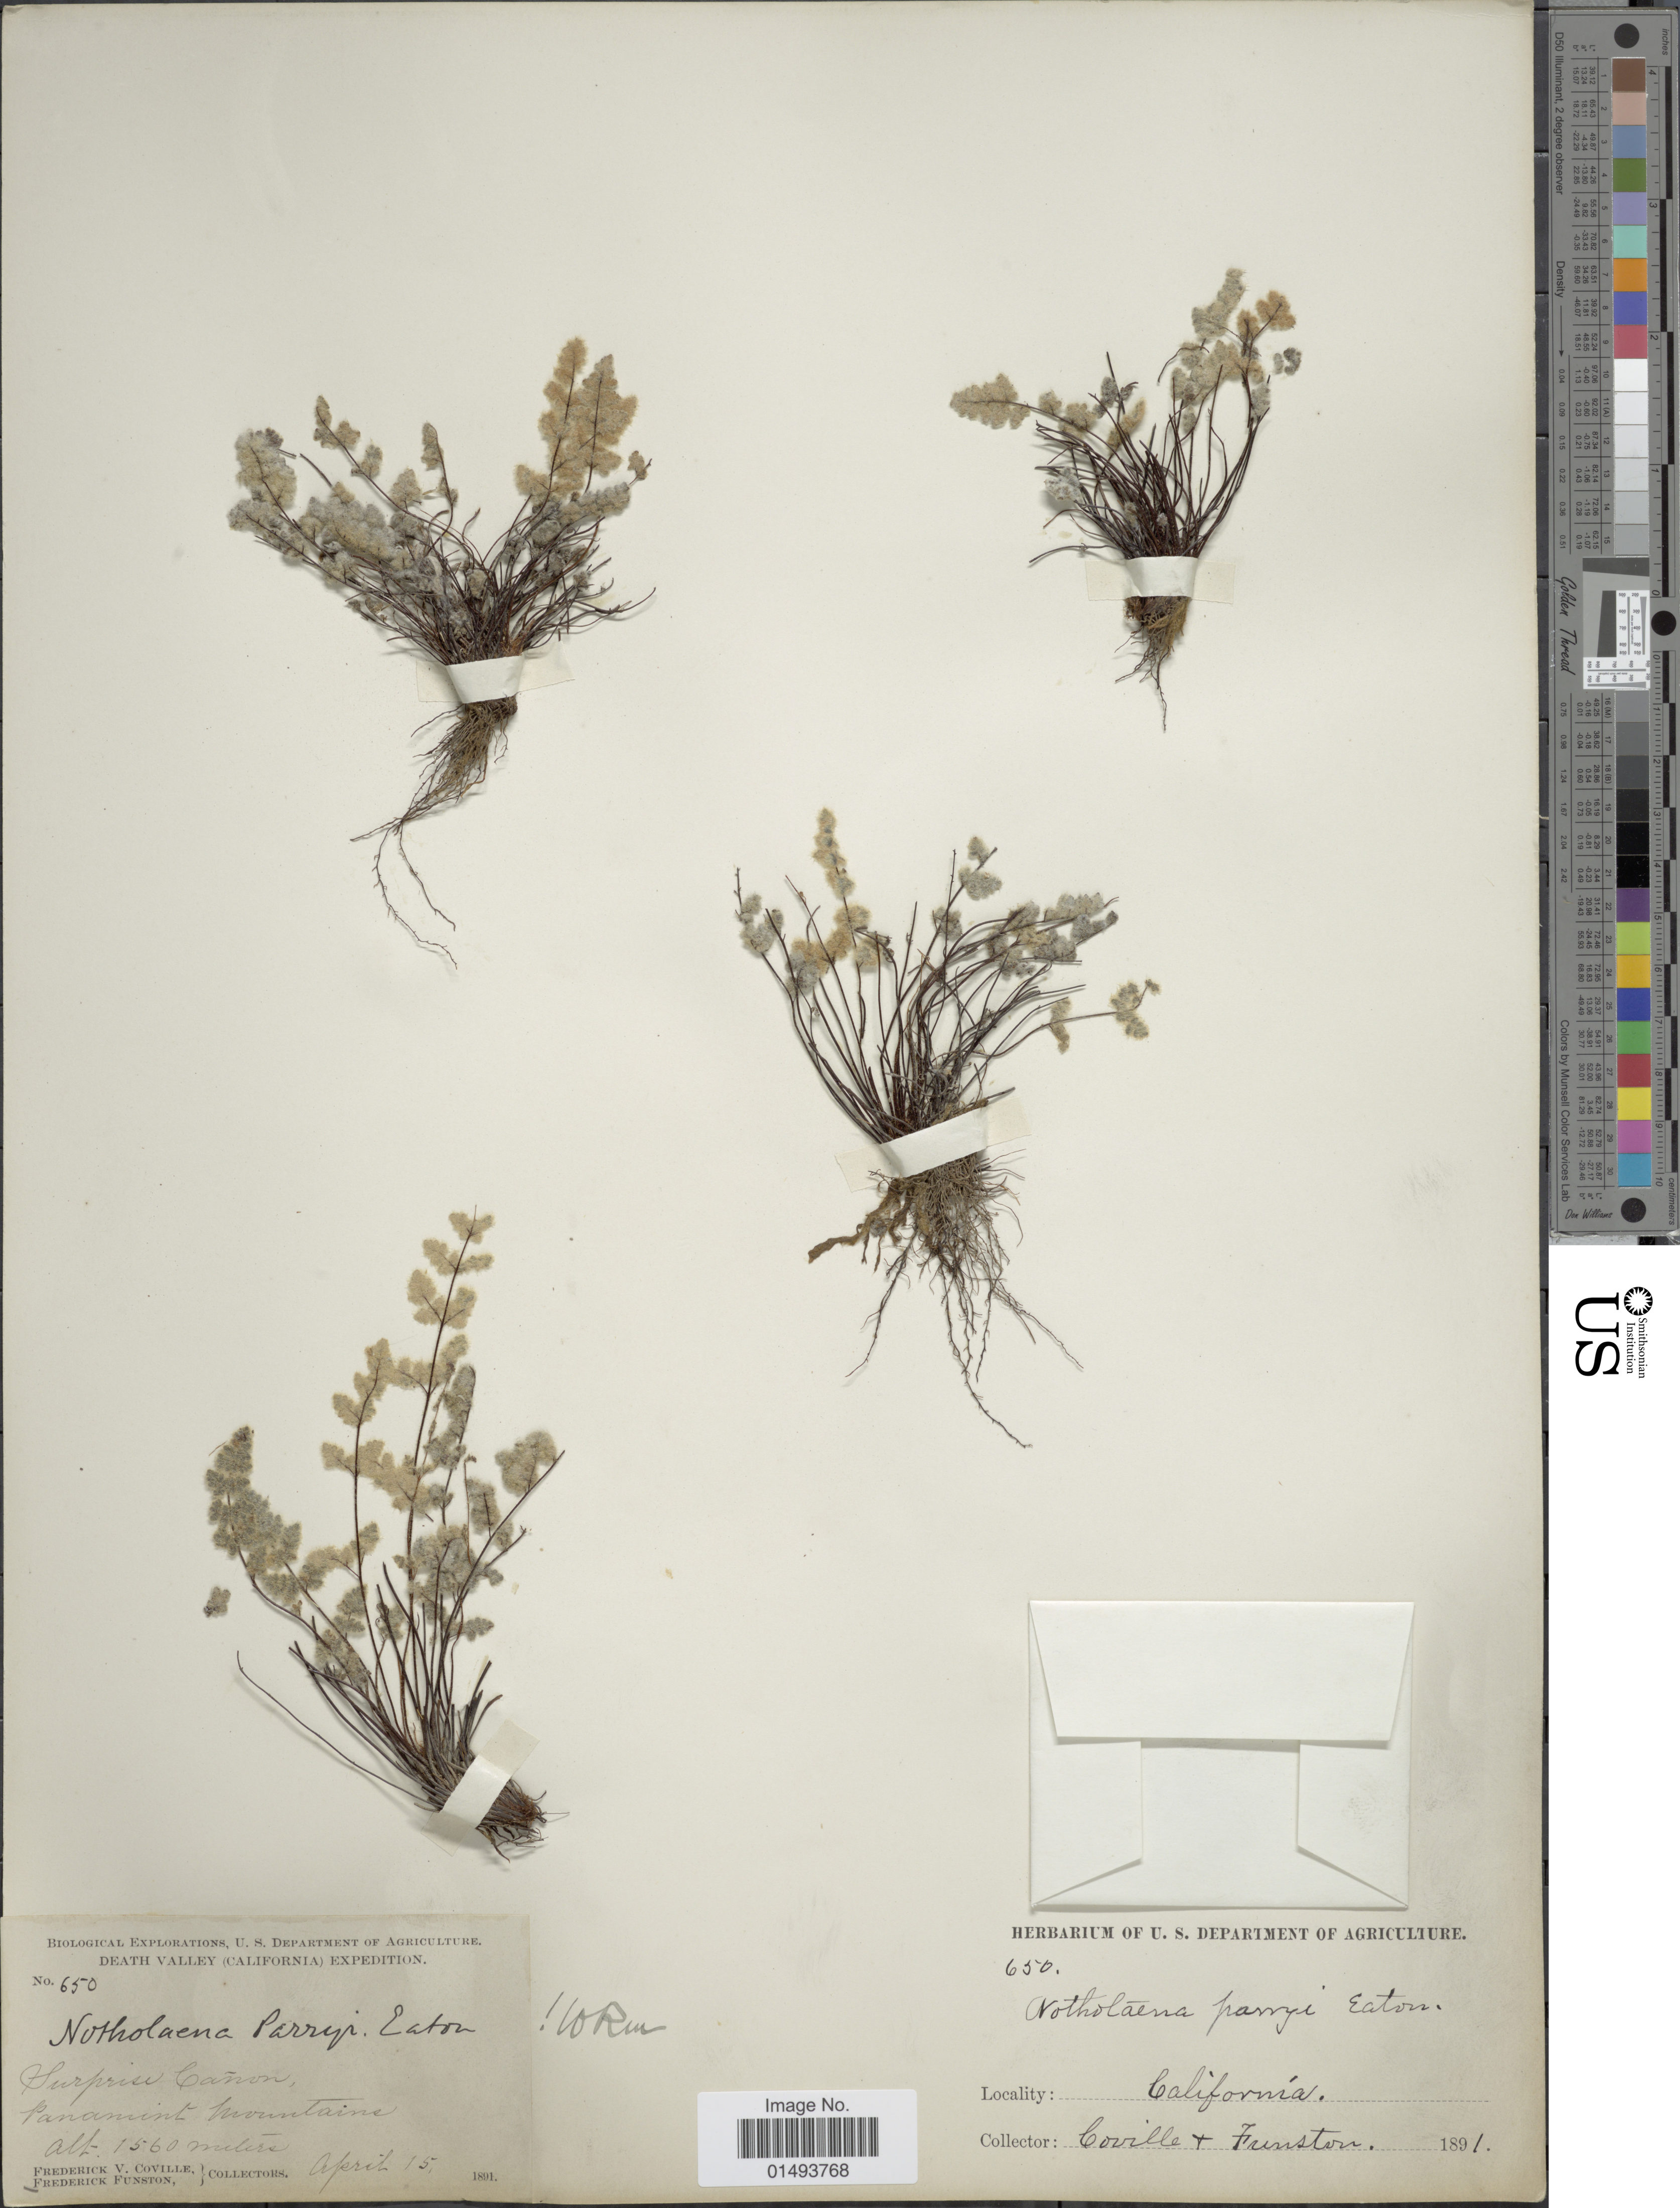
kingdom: Plantae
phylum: Tracheophyta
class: Polypodiopsida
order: Polypodiales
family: Pteridaceae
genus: Myriopteris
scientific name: Myriopteris parryi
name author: (D.C. Eaton) Grusz & Windham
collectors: F. V. Coville & F. Funston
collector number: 650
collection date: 1891-04-15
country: United States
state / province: California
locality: Panamint Mountains, Surprise Canon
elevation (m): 1560